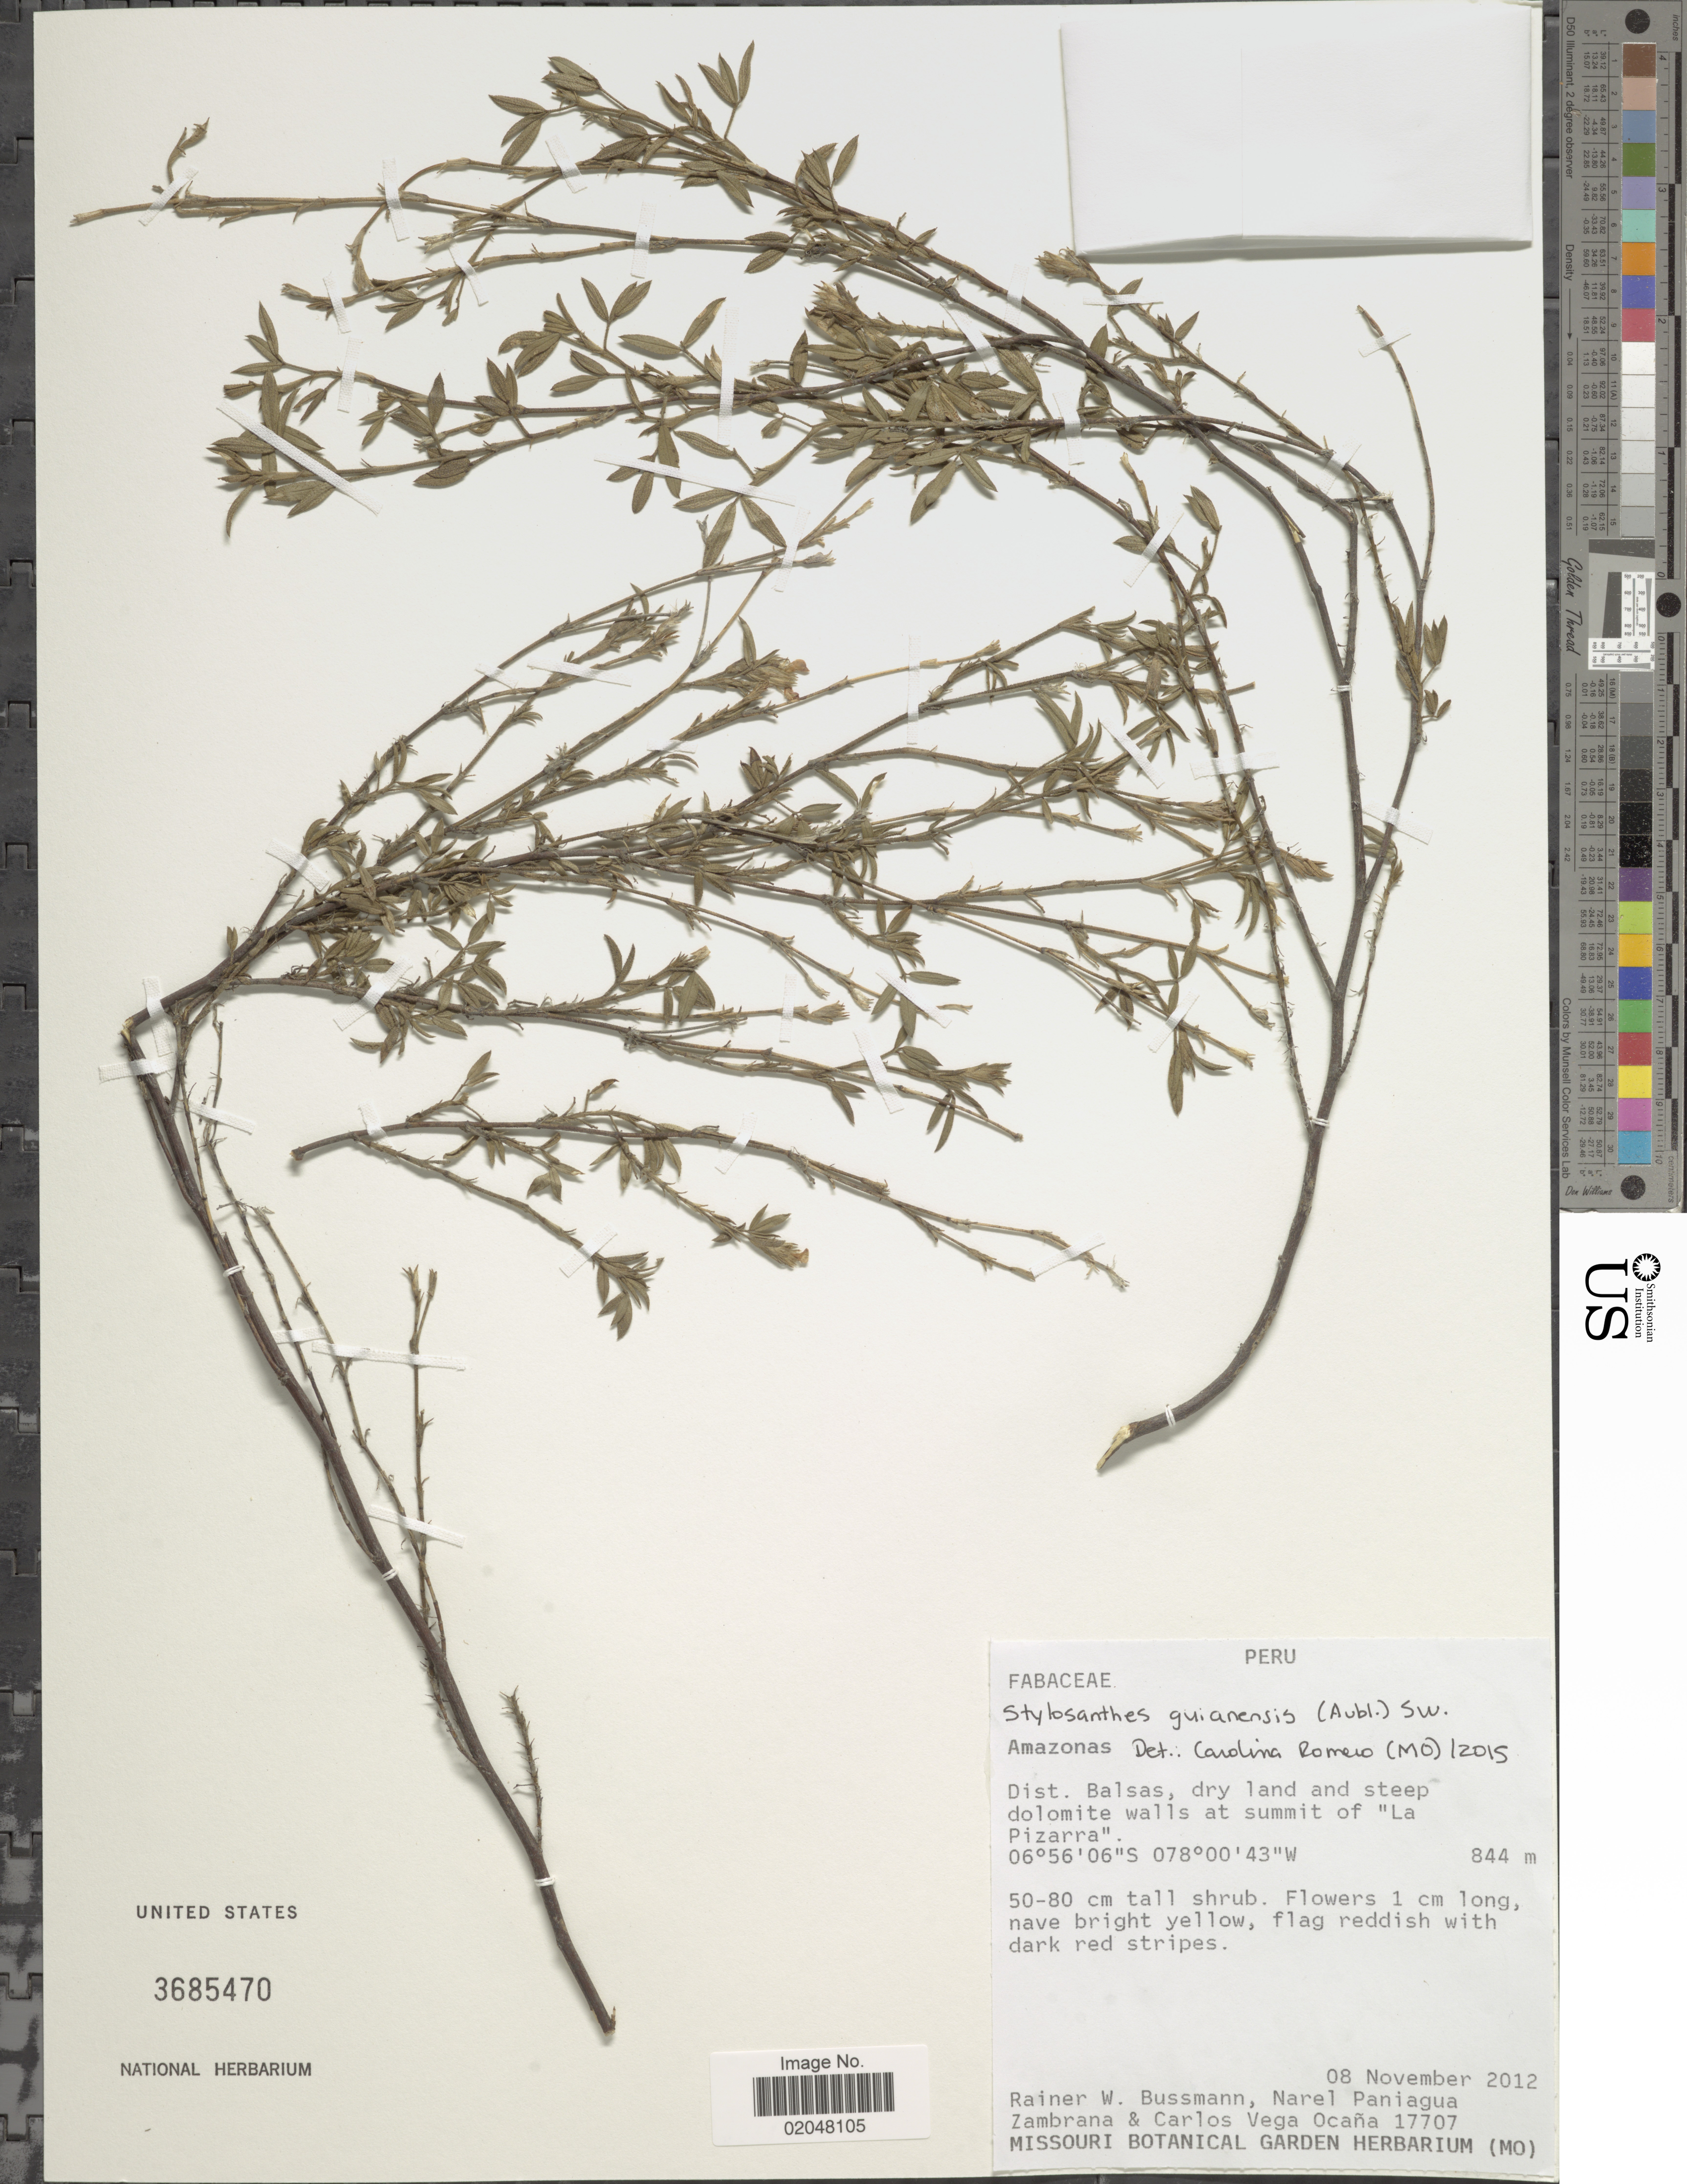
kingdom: Plantae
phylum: Tracheophyta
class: Magnoliopsida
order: Fabales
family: Fabaceae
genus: Stylosanthes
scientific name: Stylosanthes guianensis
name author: (Aubl.) Sw.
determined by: Romero, Carolina, (MO), Missouri Botanical Garden (UNITED STATES)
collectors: R. W. Bussmann, N. Paniagua, Z. Ocaña & C. Vega Ocaña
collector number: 17707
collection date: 2012-11-08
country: Peru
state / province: Amazonas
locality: Dist Balsas, dolomite walls at summit of "La Pizarra"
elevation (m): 844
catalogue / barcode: US 3685470